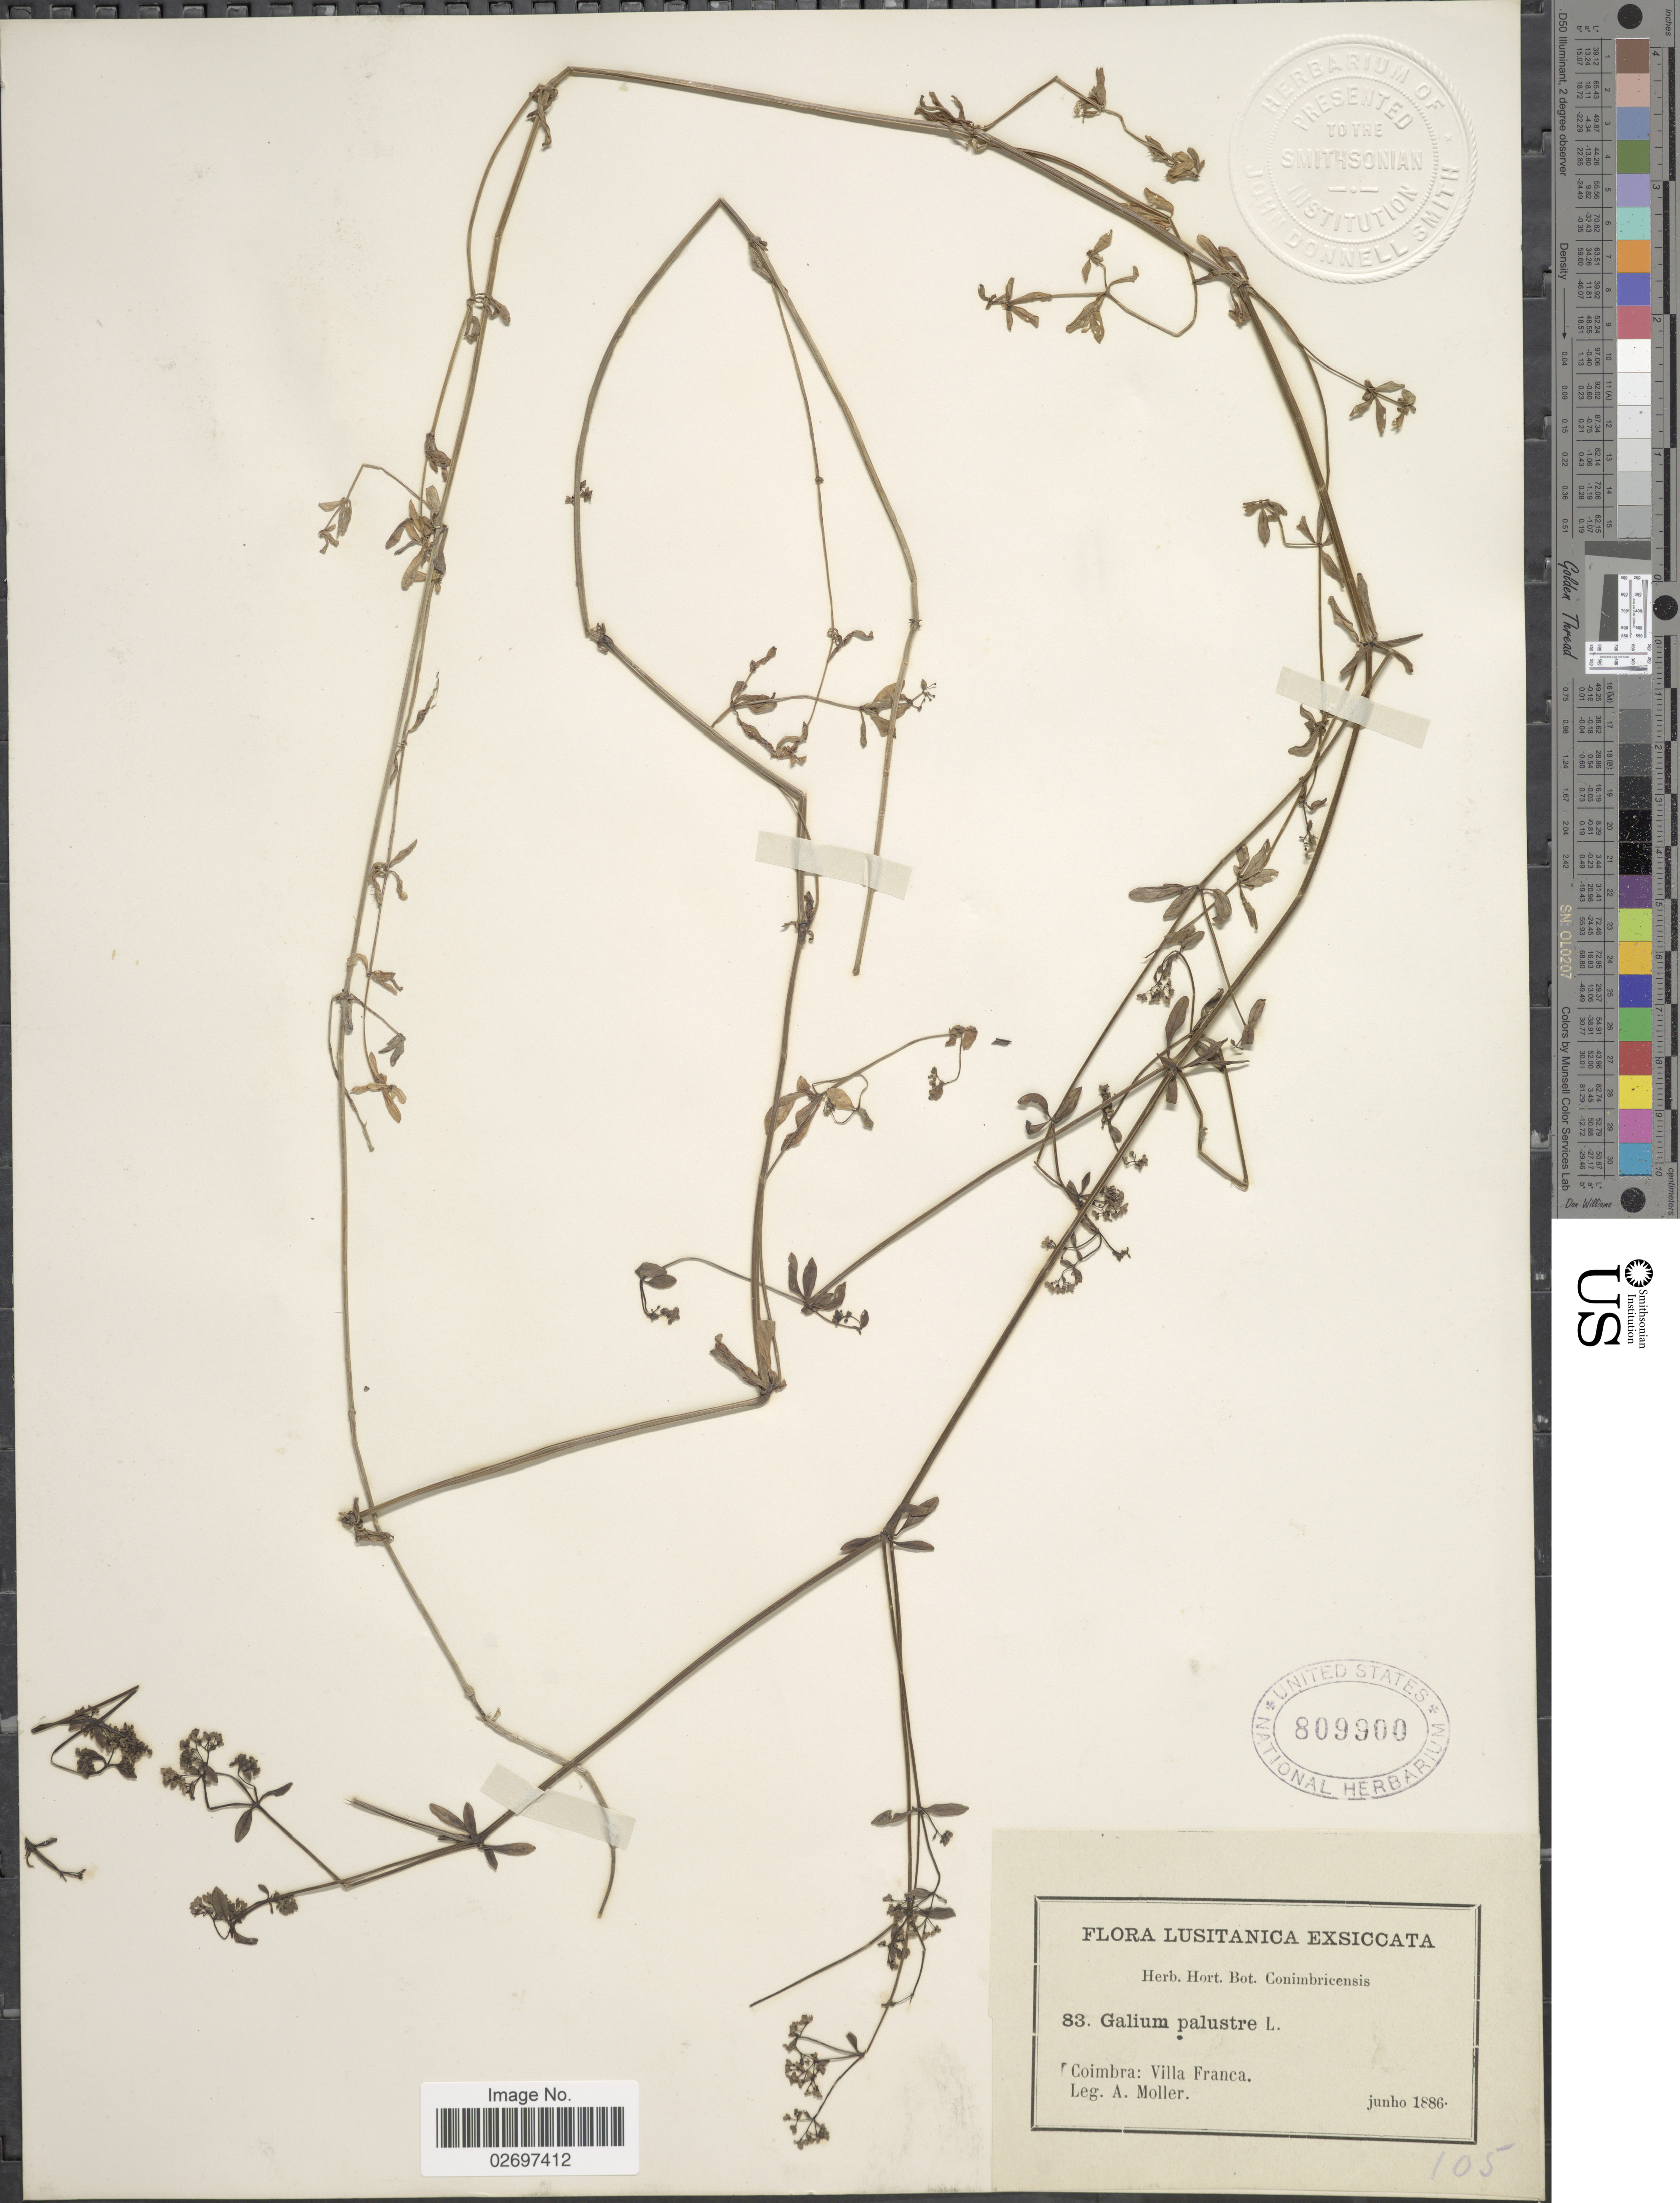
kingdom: Plantae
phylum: Tracheophyta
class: Magnoliopsida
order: Gentianales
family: Rubiaceae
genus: Galium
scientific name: Galium palustre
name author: L.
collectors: A. Moller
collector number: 83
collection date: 1886-06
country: Portugal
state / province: Coimbra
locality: Villa Franca. Lusitanica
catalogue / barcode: US 809900